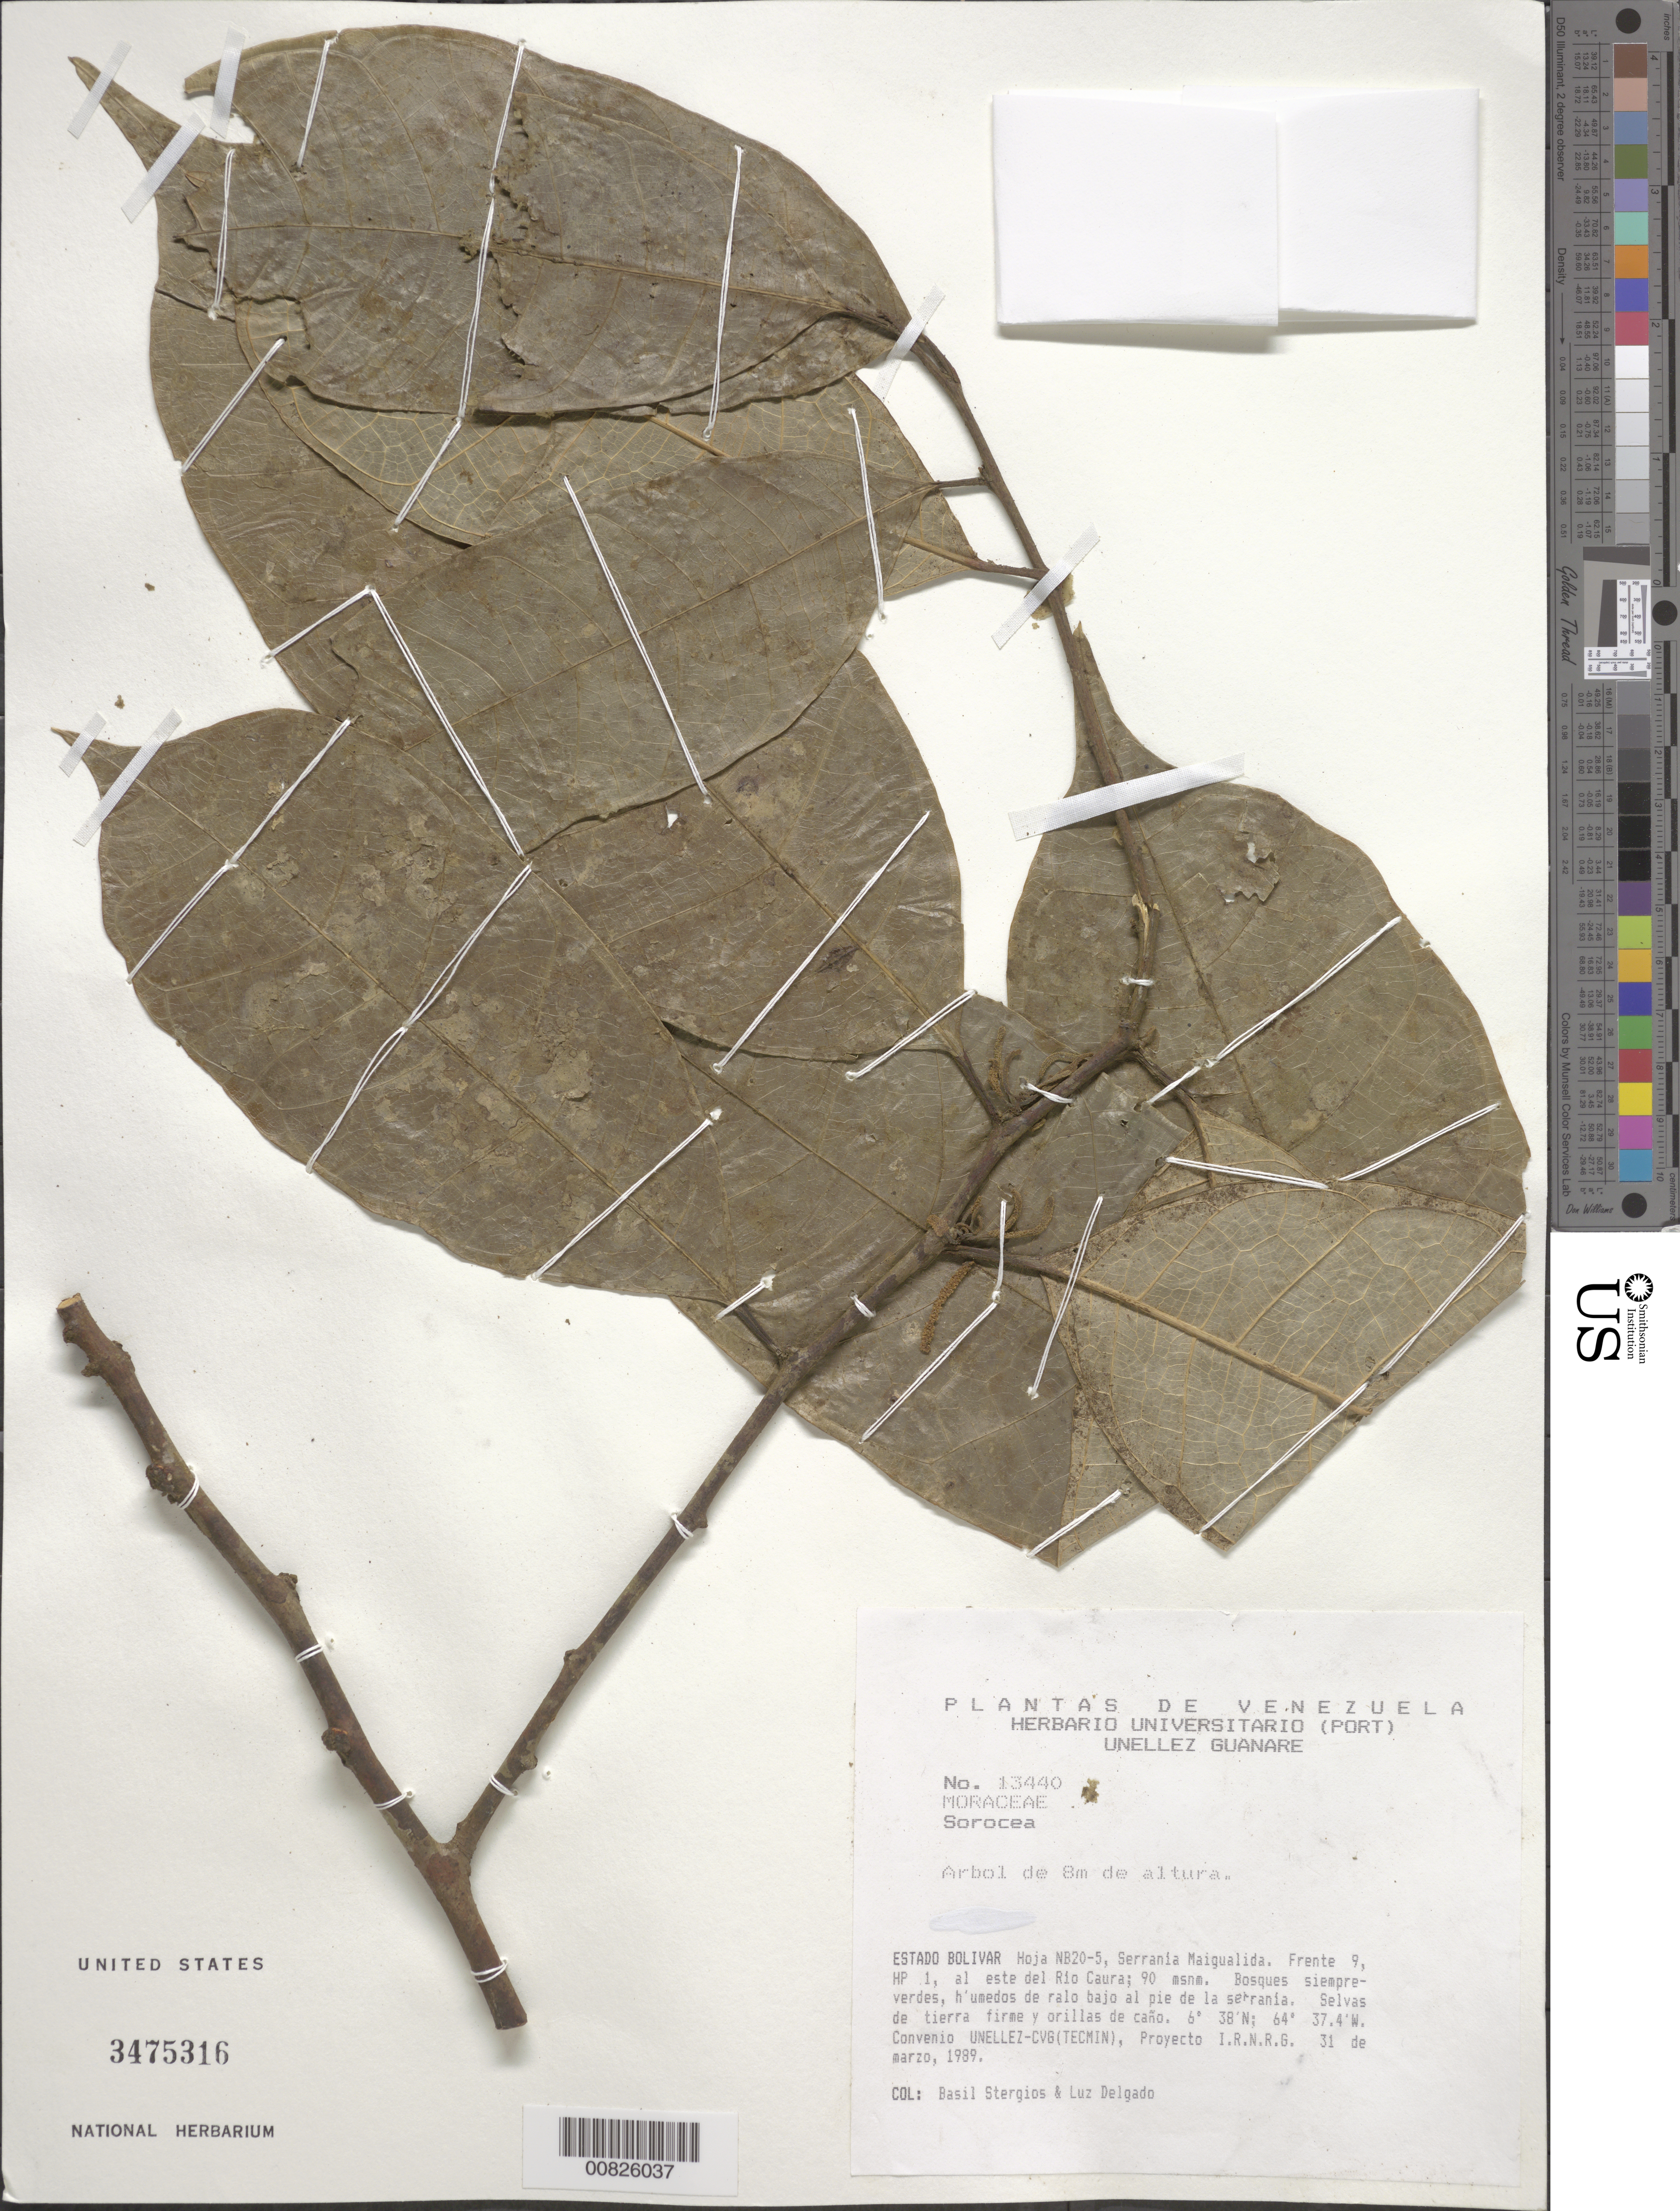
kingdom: Plantae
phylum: Tracheophyta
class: Magnoliopsida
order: Rosales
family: Moraceae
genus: Sorocea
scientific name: Sorocea sp.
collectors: B. G. Stergios & L. Delgado V.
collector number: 13440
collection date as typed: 31-Mar-89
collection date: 1989-03-31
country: Venezuela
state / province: Bolívar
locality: Serrania Maigualida, E del río Caura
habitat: Bosques siempre-verdes, humedos de ralo bajo al pié de la serrania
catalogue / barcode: US 3475316